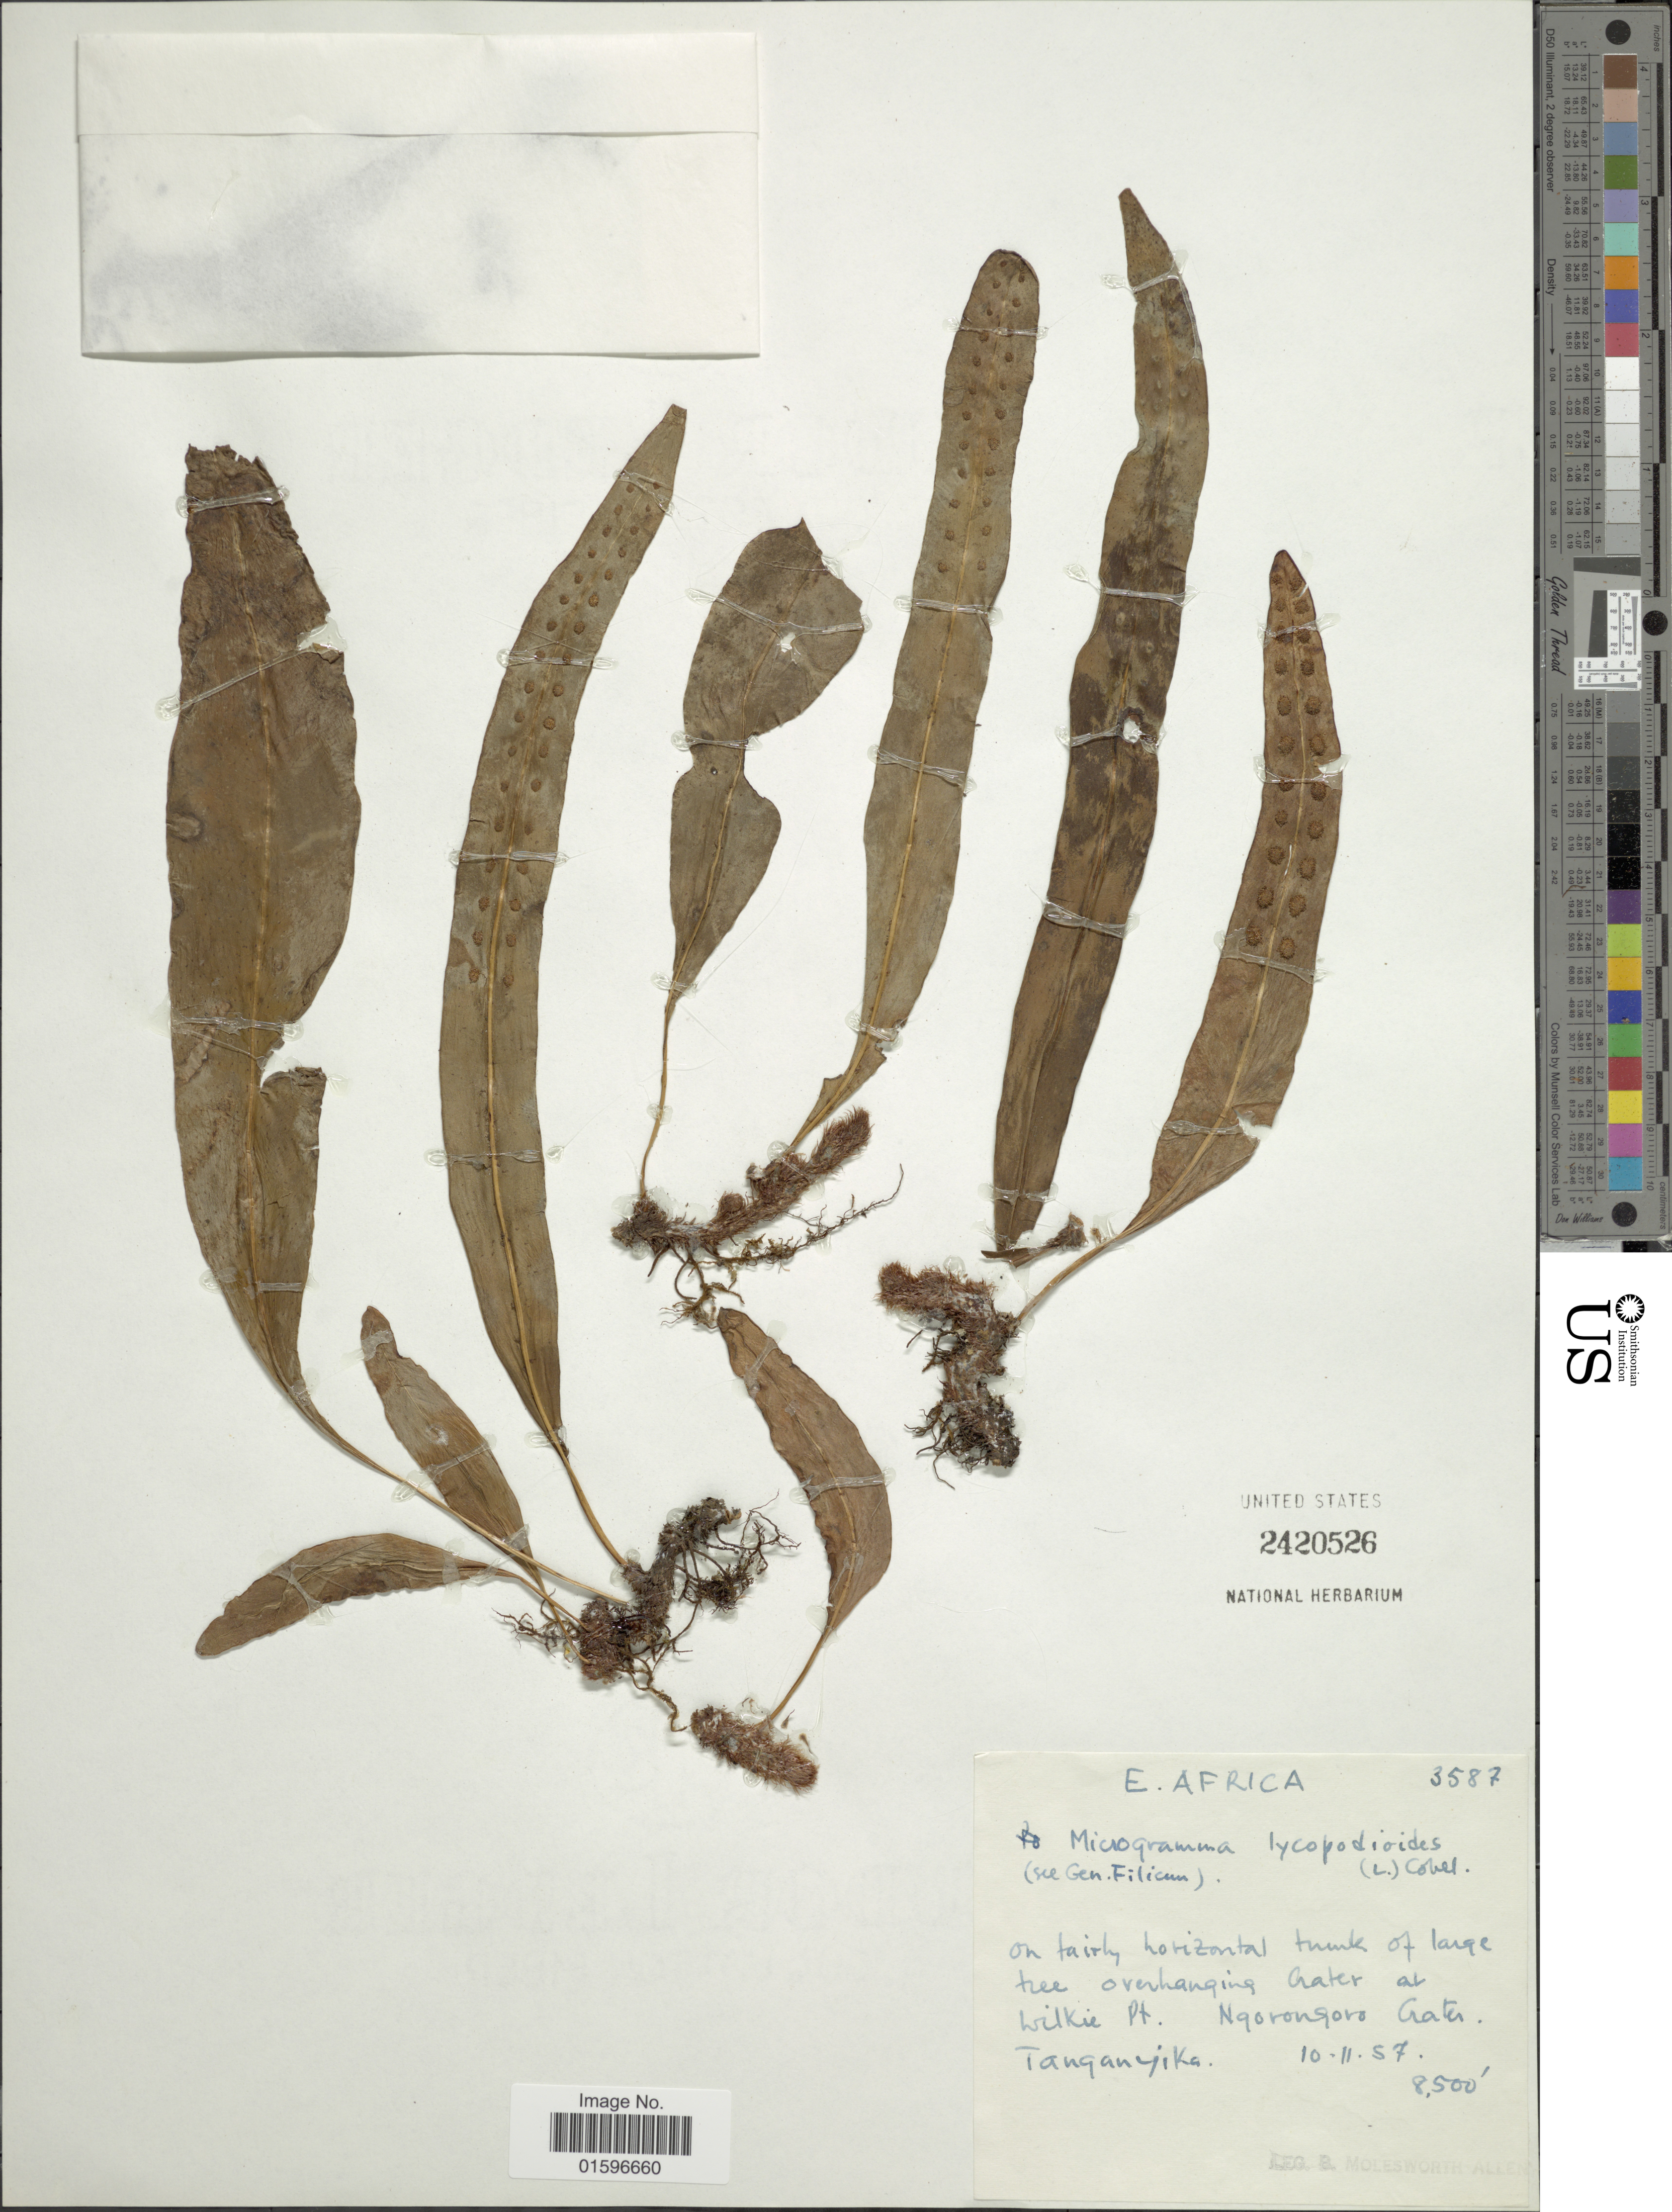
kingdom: Plantae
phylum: Tracheophyta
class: Polypodiopsida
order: Polypodiales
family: Polypodiaceae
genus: Polypodium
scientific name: Polypodium lycopodioides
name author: L.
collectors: B. E. G. Molesworth-Allen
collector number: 3587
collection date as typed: Transcribed d/m/y: 10/11/57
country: Tanzania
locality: Crater at Wilkie Pt. Ngorongoro Crater, Tanganyika, E. Africa.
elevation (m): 2591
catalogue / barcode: US 2420526